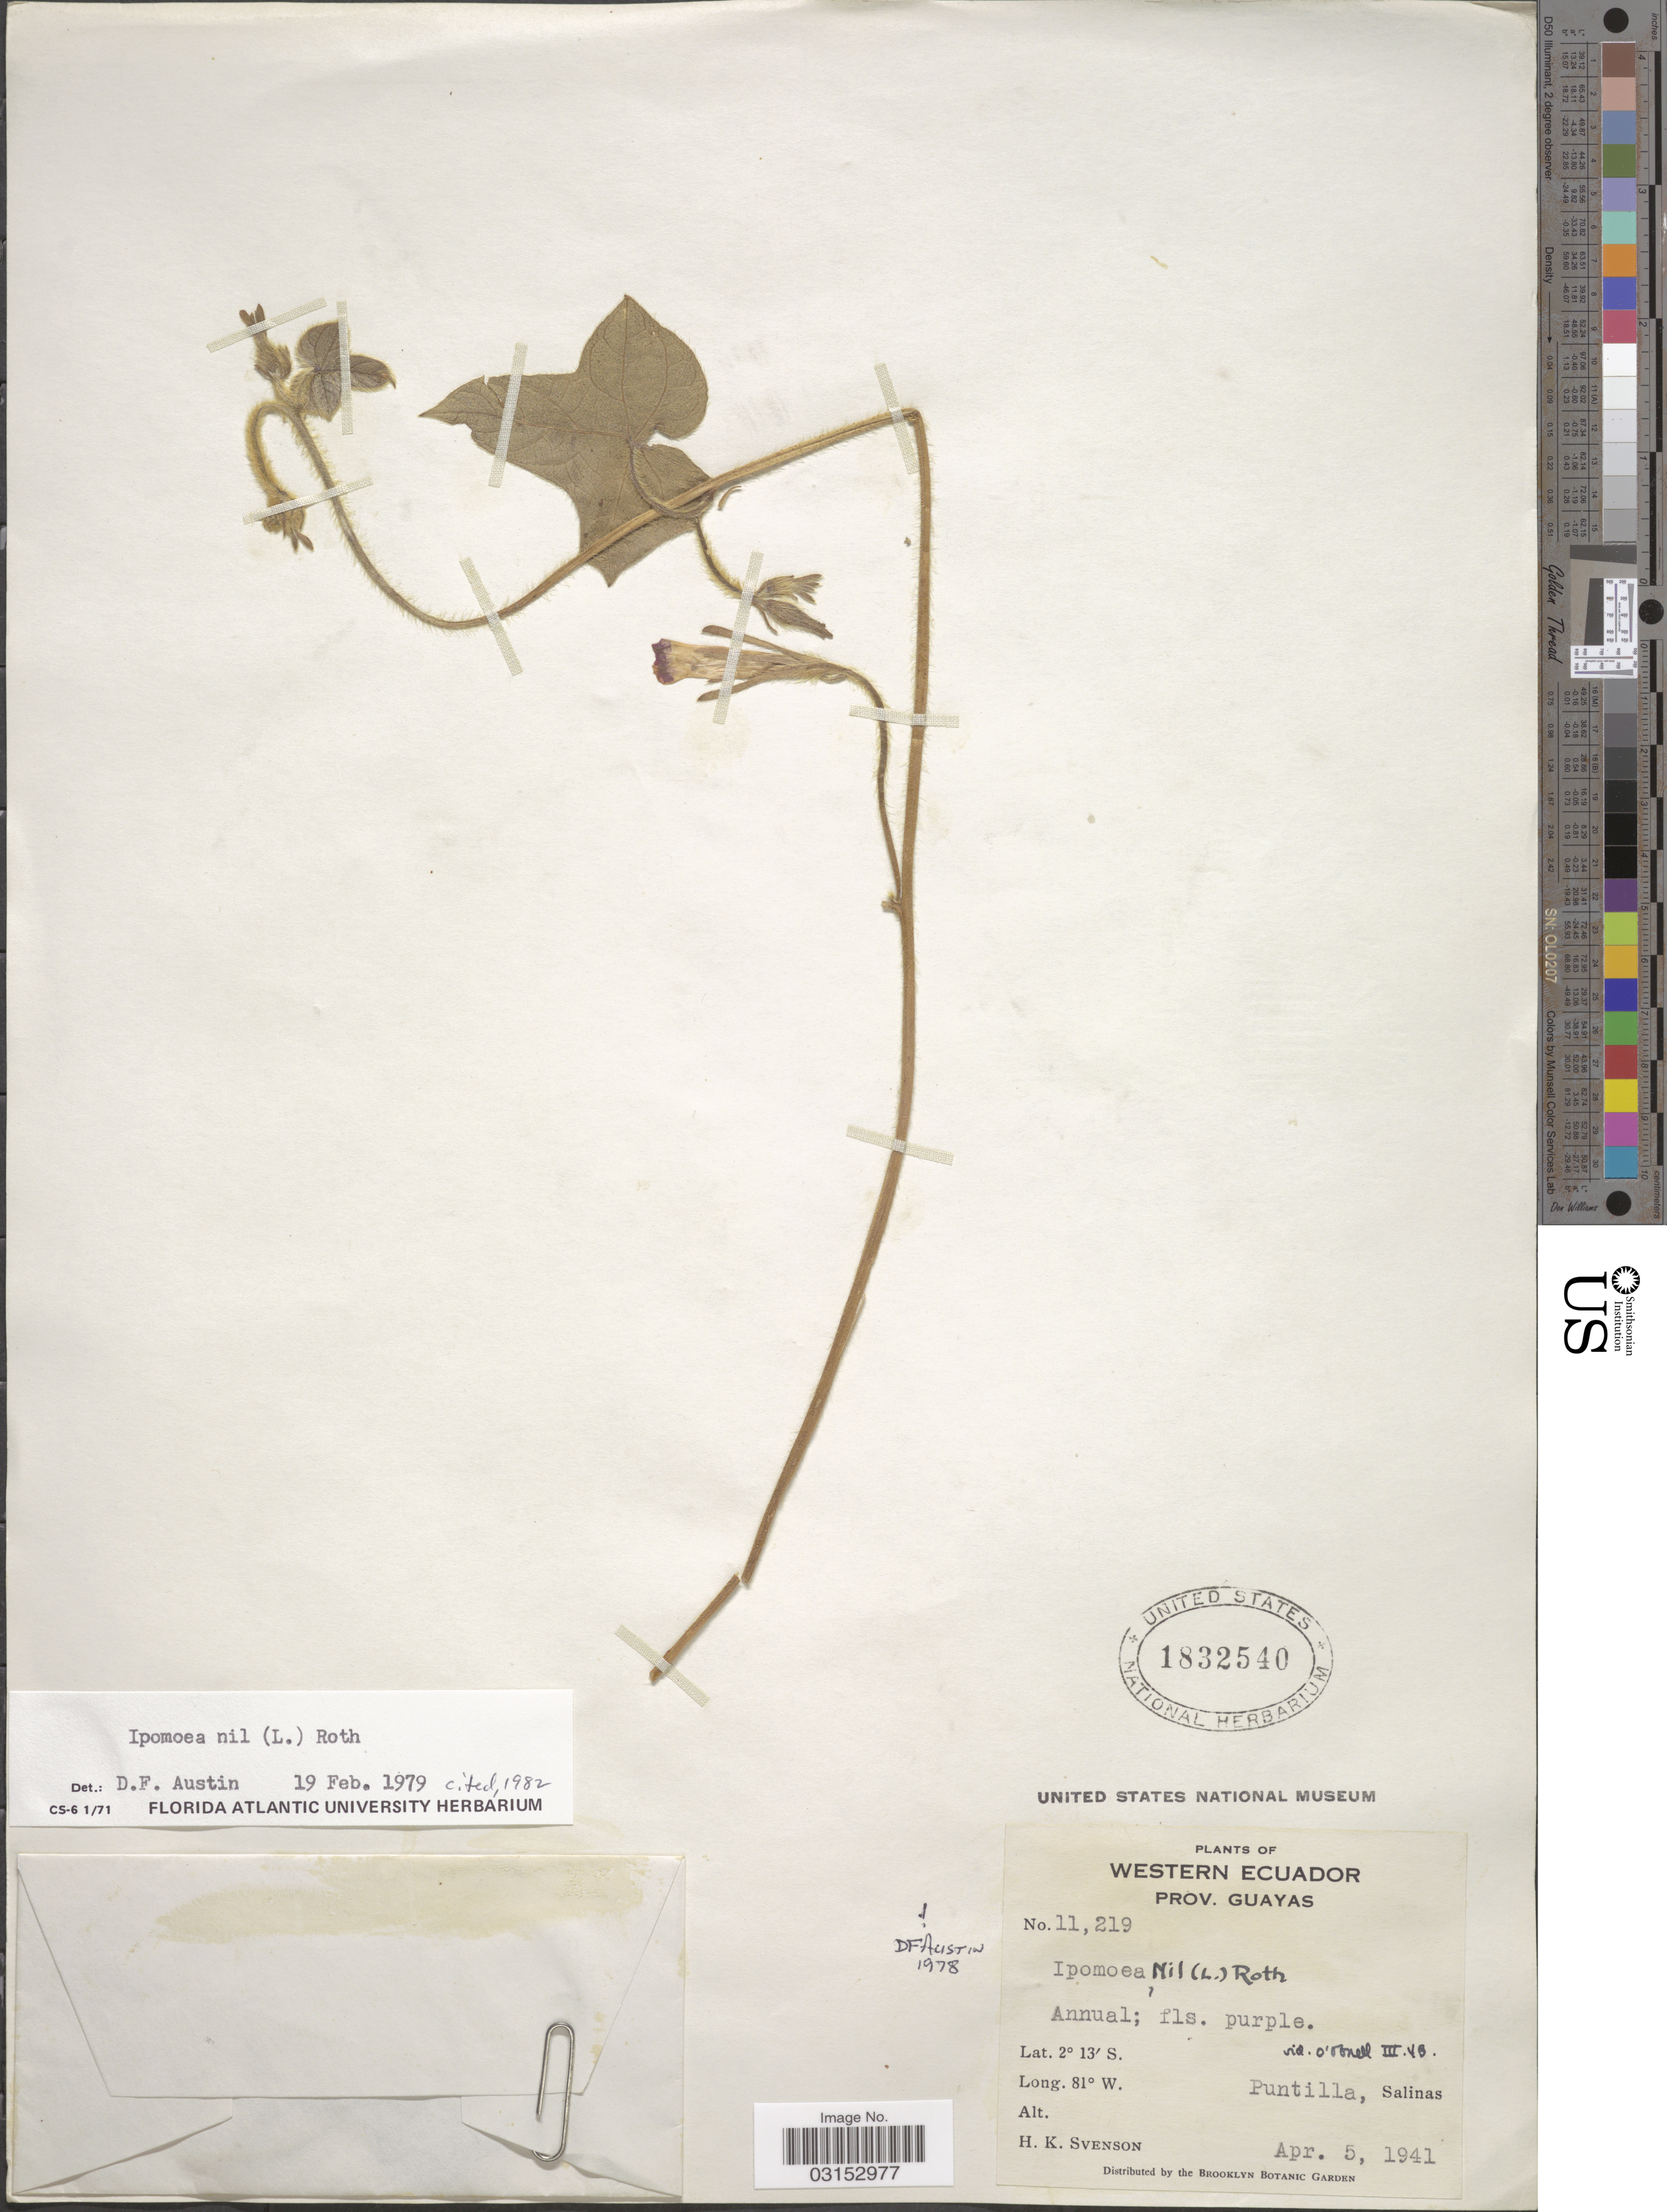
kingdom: Plantae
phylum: Tracheophyta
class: Magnoliopsida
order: Solanales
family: Convolvulaceae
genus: Ipomoea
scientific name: Ipomoea nil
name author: (L.) Roth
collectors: H. K. Svenson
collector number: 11219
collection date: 1941-04-05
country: Ecuador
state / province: Guayas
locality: Western Ecuador. Puntilla, Salinas.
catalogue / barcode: US 1832540